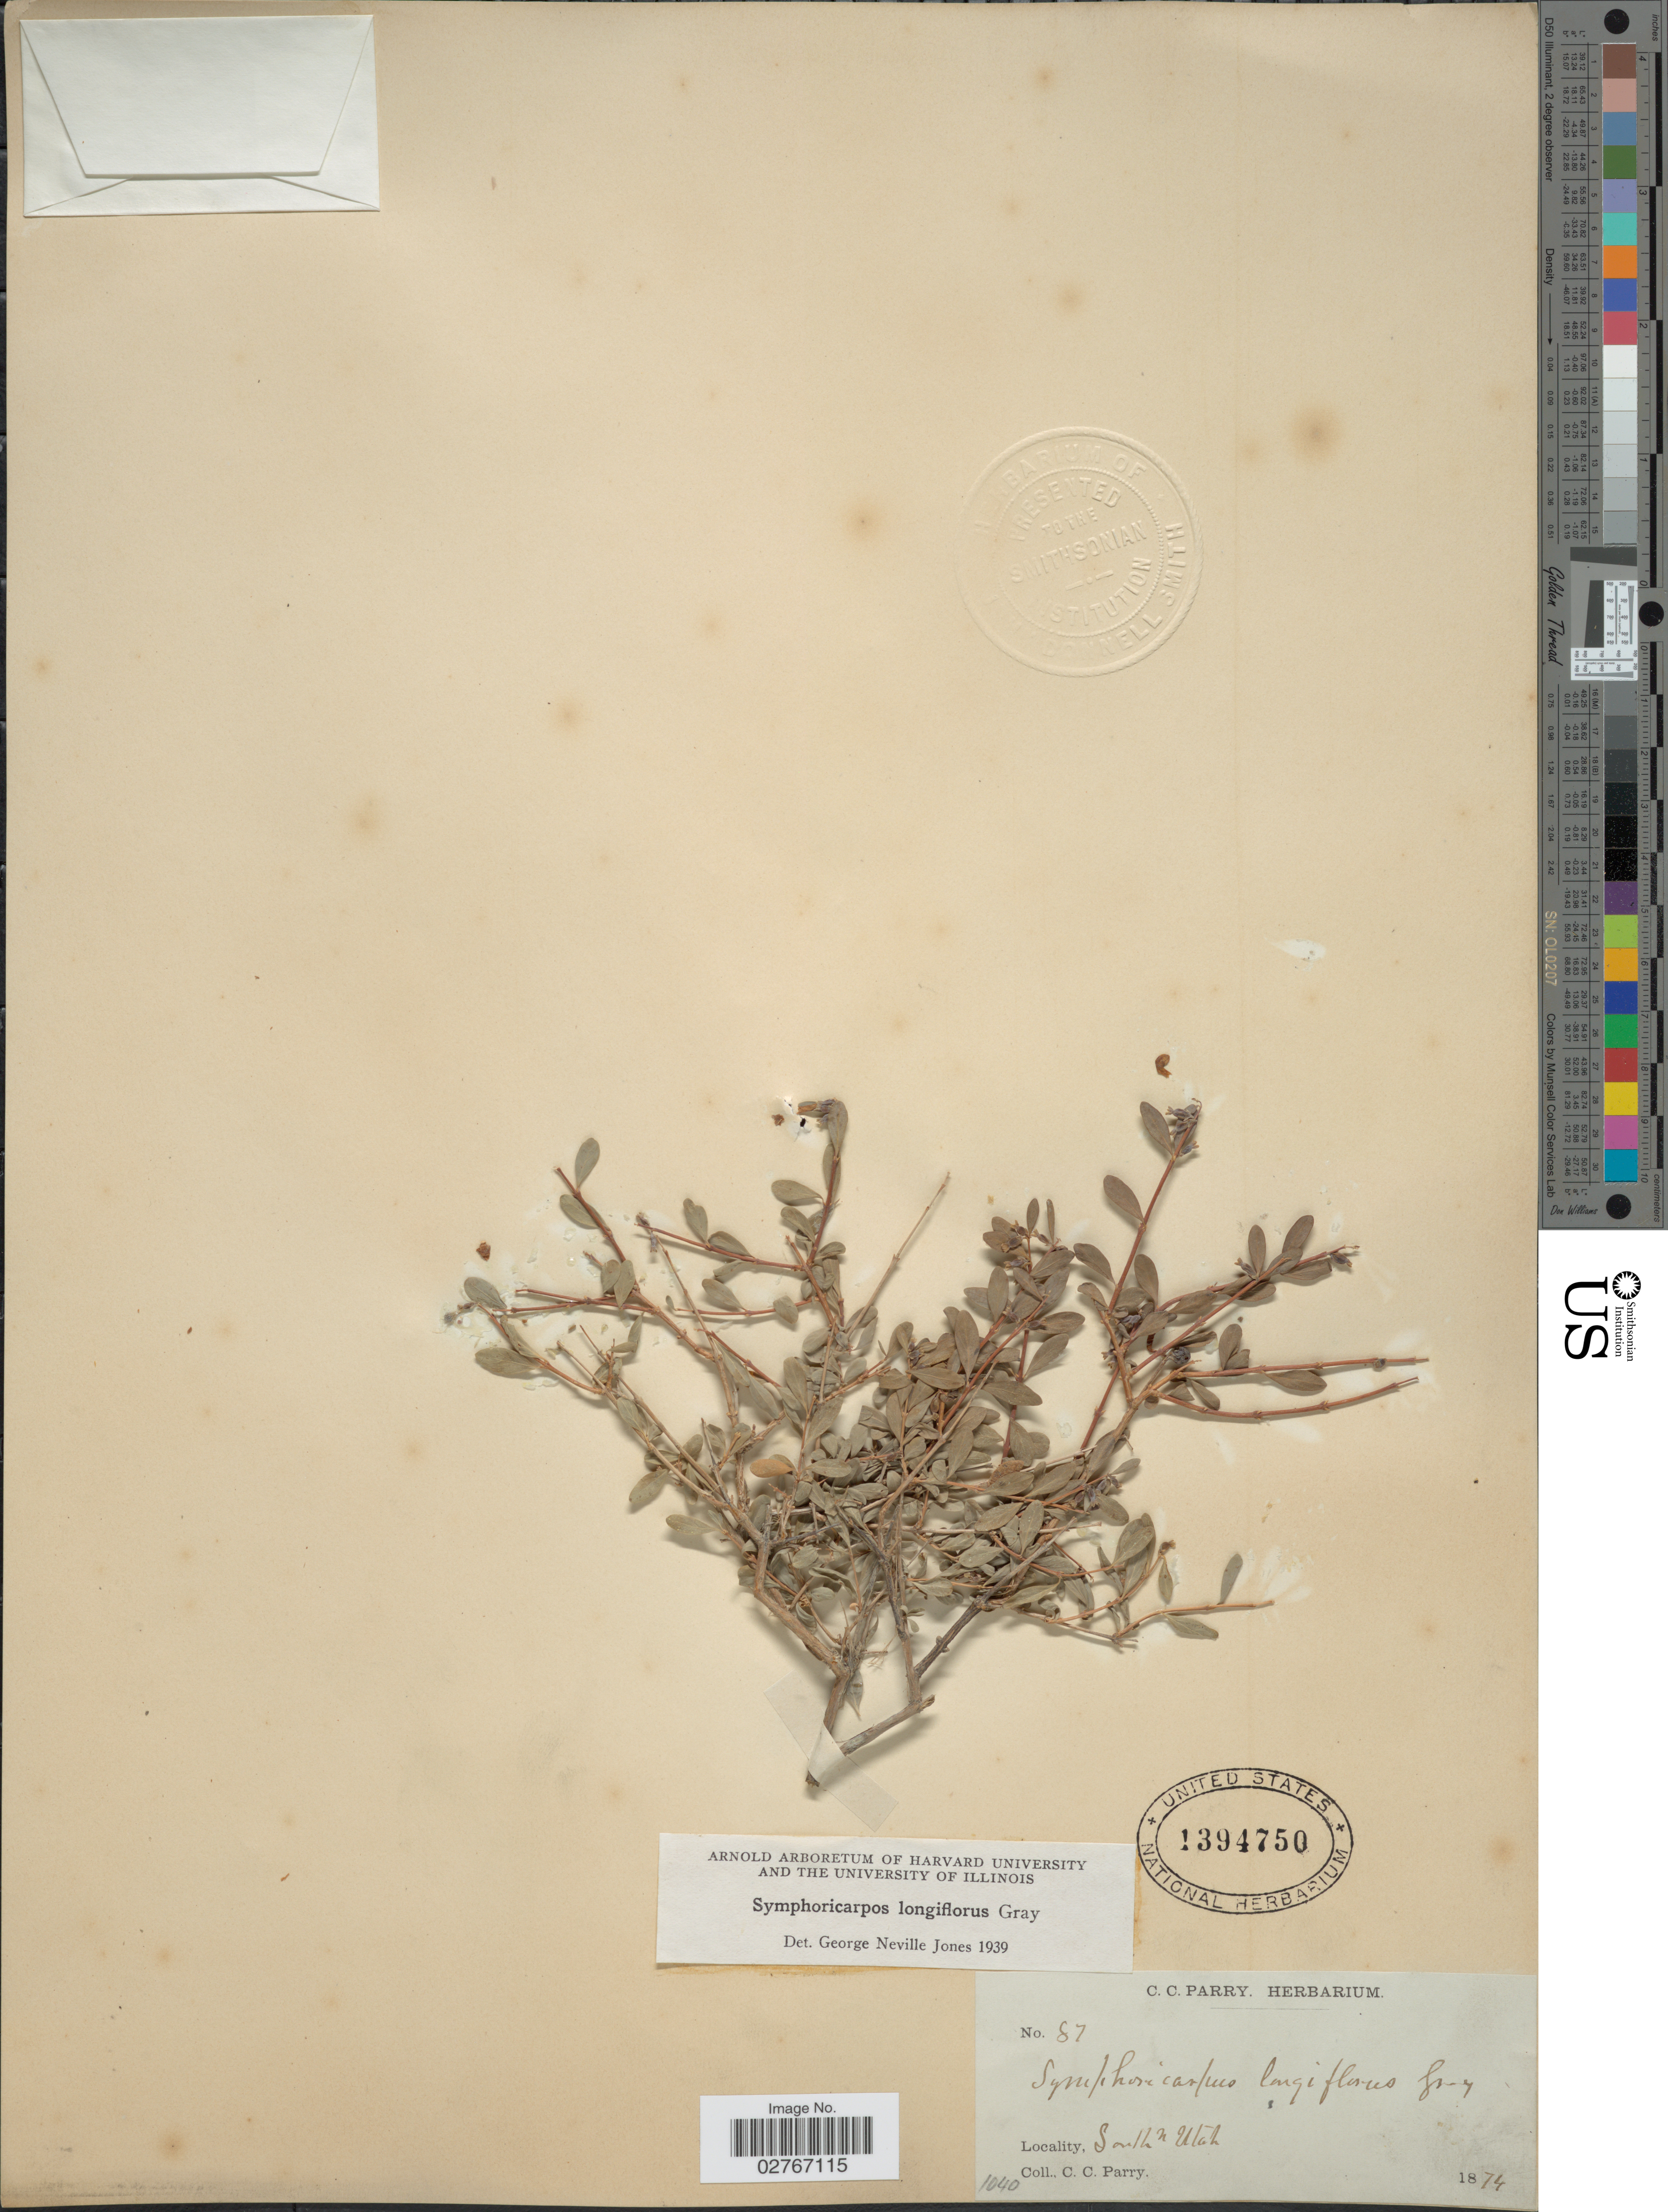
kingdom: Plantae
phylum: Tracheophyta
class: Magnoliopsida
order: Dipsacales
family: Caprifoliaceae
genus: Symphoricarpos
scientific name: Symphoricarpos longiflorus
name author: A. Gray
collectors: C. C. Parry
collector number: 87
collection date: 1874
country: United States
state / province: Utah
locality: South n Utah.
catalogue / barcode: US 1394750